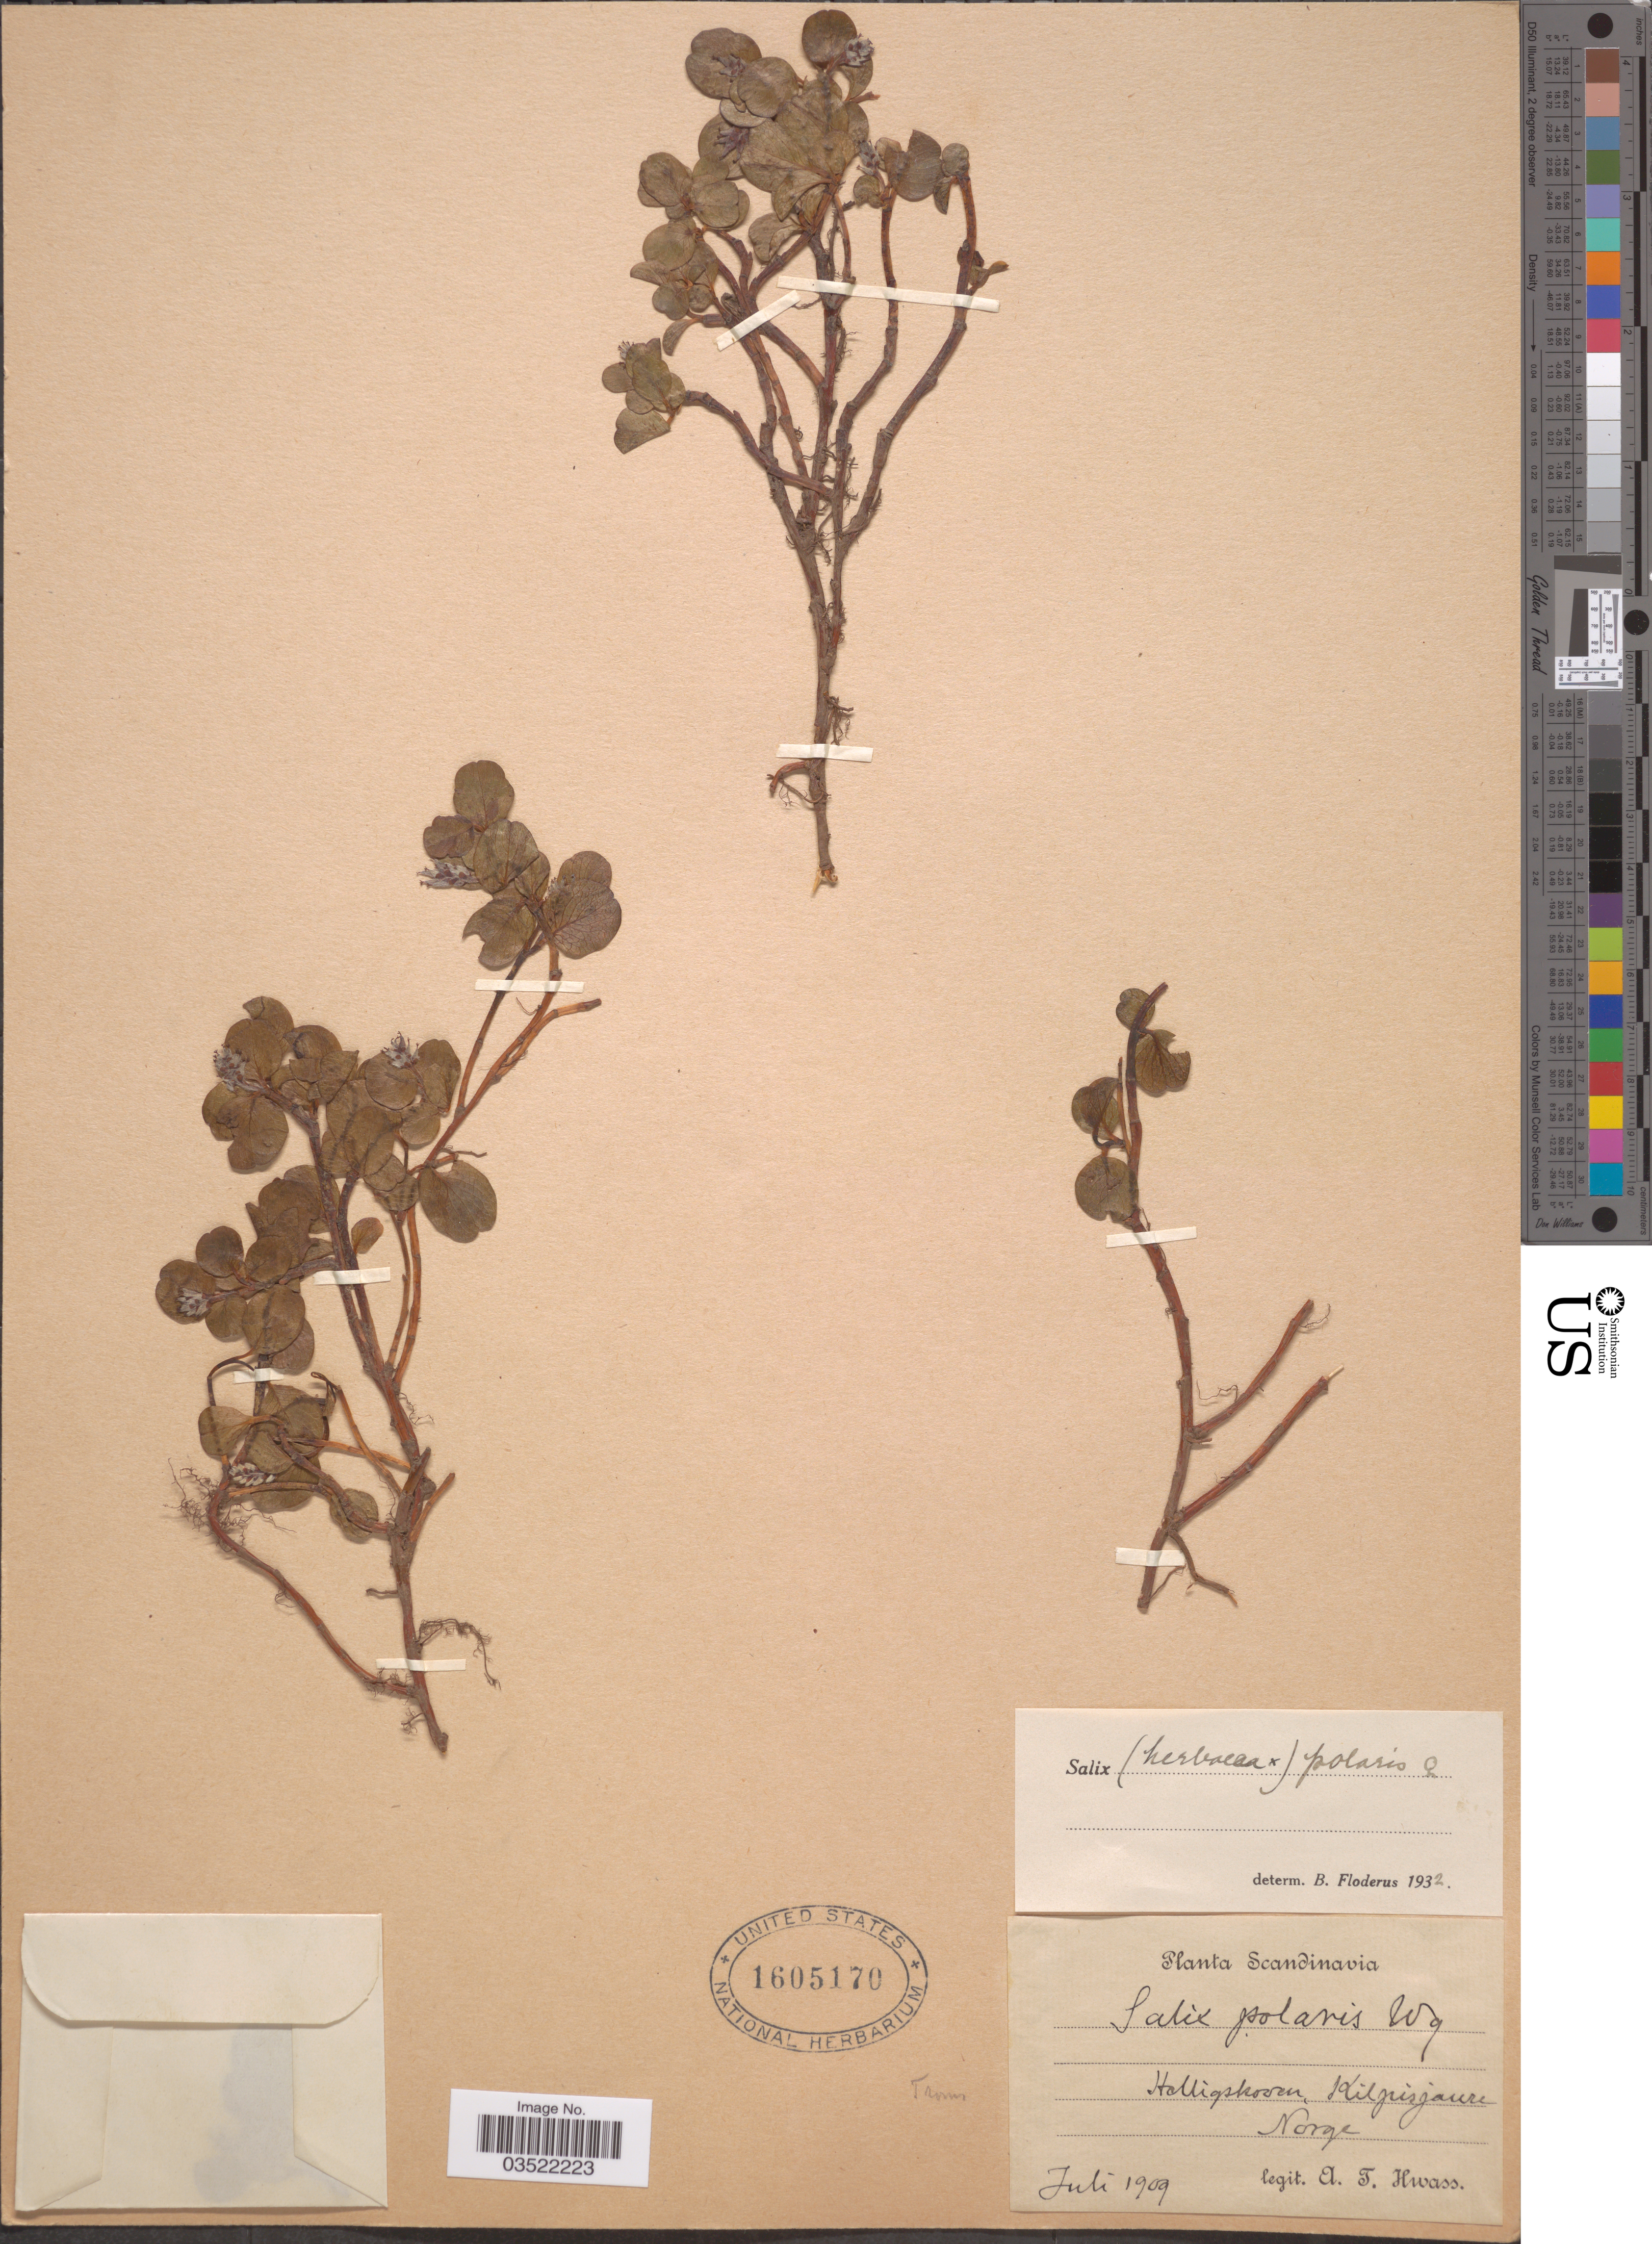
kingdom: Plantae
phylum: Tracheophyta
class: Magnoliopsida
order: Malpighiales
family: Salicaceae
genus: Salix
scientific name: Salix herbacea x S. polaris Wahlenb.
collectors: A. Hwass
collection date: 1909-07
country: Norway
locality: Scandinavia. Holligskoven, Kilpisjaure. Norge.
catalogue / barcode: US 1605170